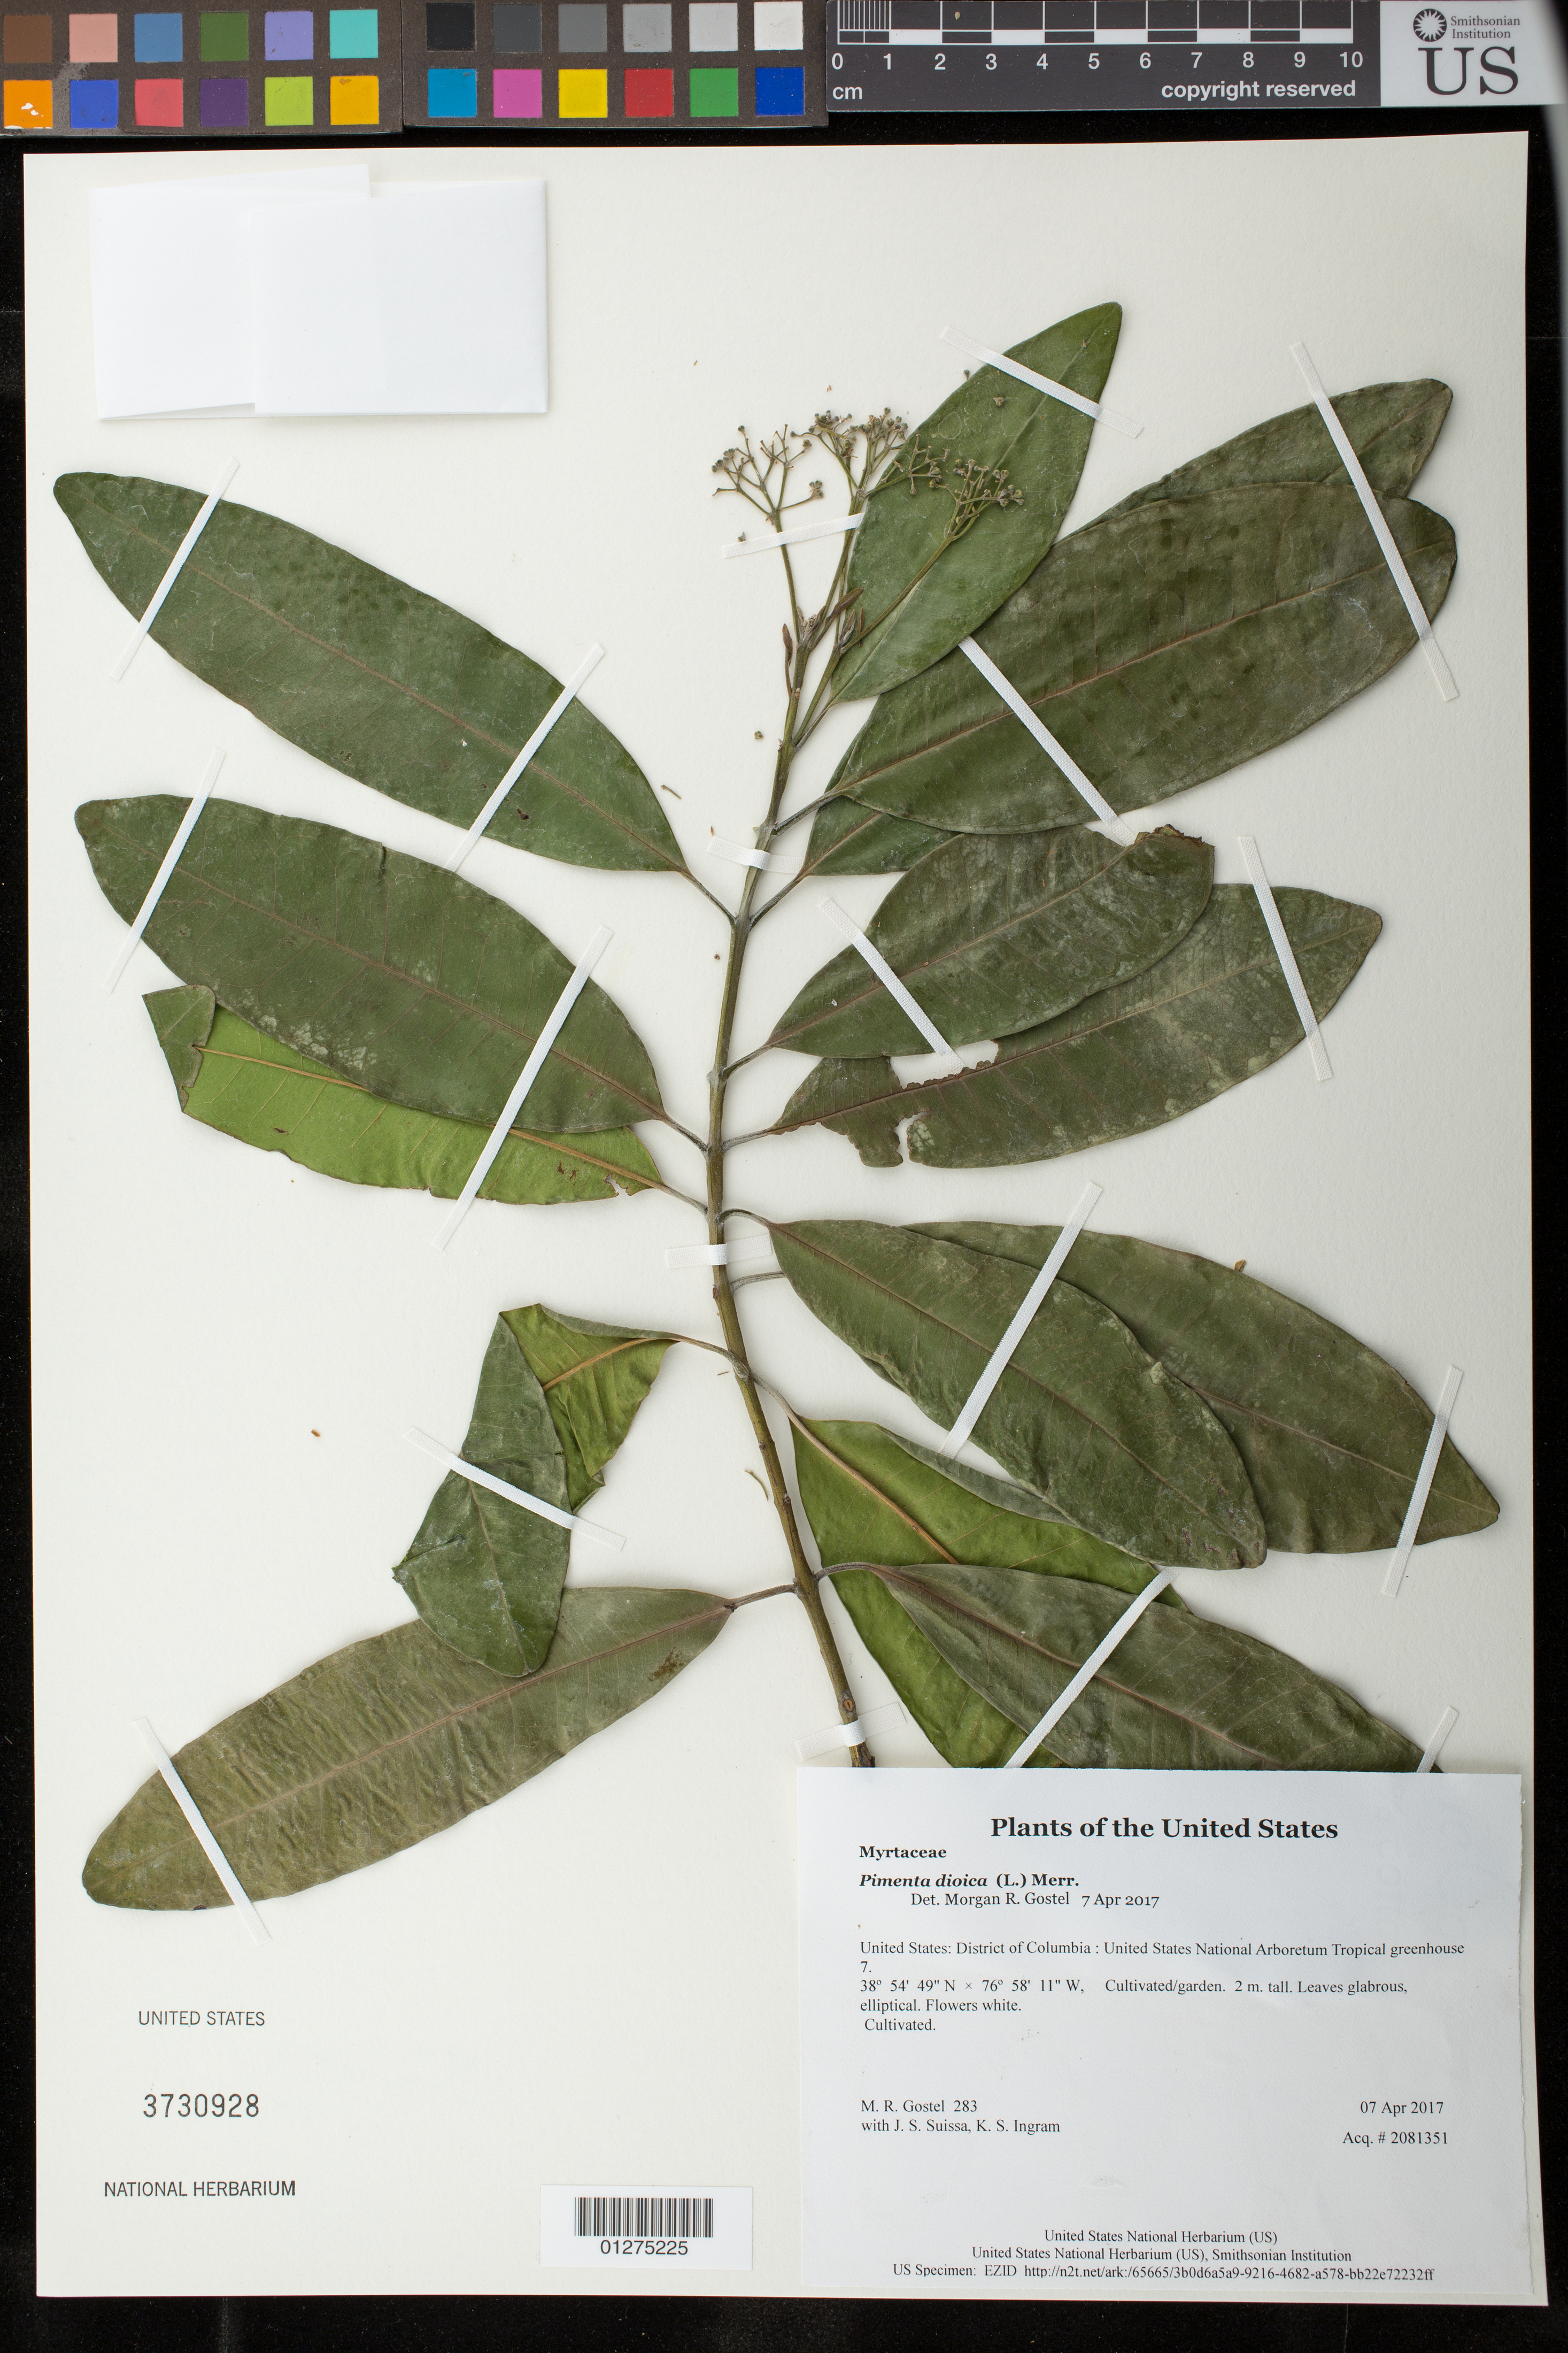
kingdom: Plantae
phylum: Tracheophyta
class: Magnoliopsida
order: Myrtales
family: Myrtaceae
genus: Pimenta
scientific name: Pimenta dioica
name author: (L.) Merr.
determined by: Gostel, M. R.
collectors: M. R. Gostel, J. S. Suissa & K. S. Ingram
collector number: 283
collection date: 2017-04-07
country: United States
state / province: District of Columbia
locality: United States National Arboretum Tropical greenhouse 7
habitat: Cultivated/garden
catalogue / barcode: US 3730928